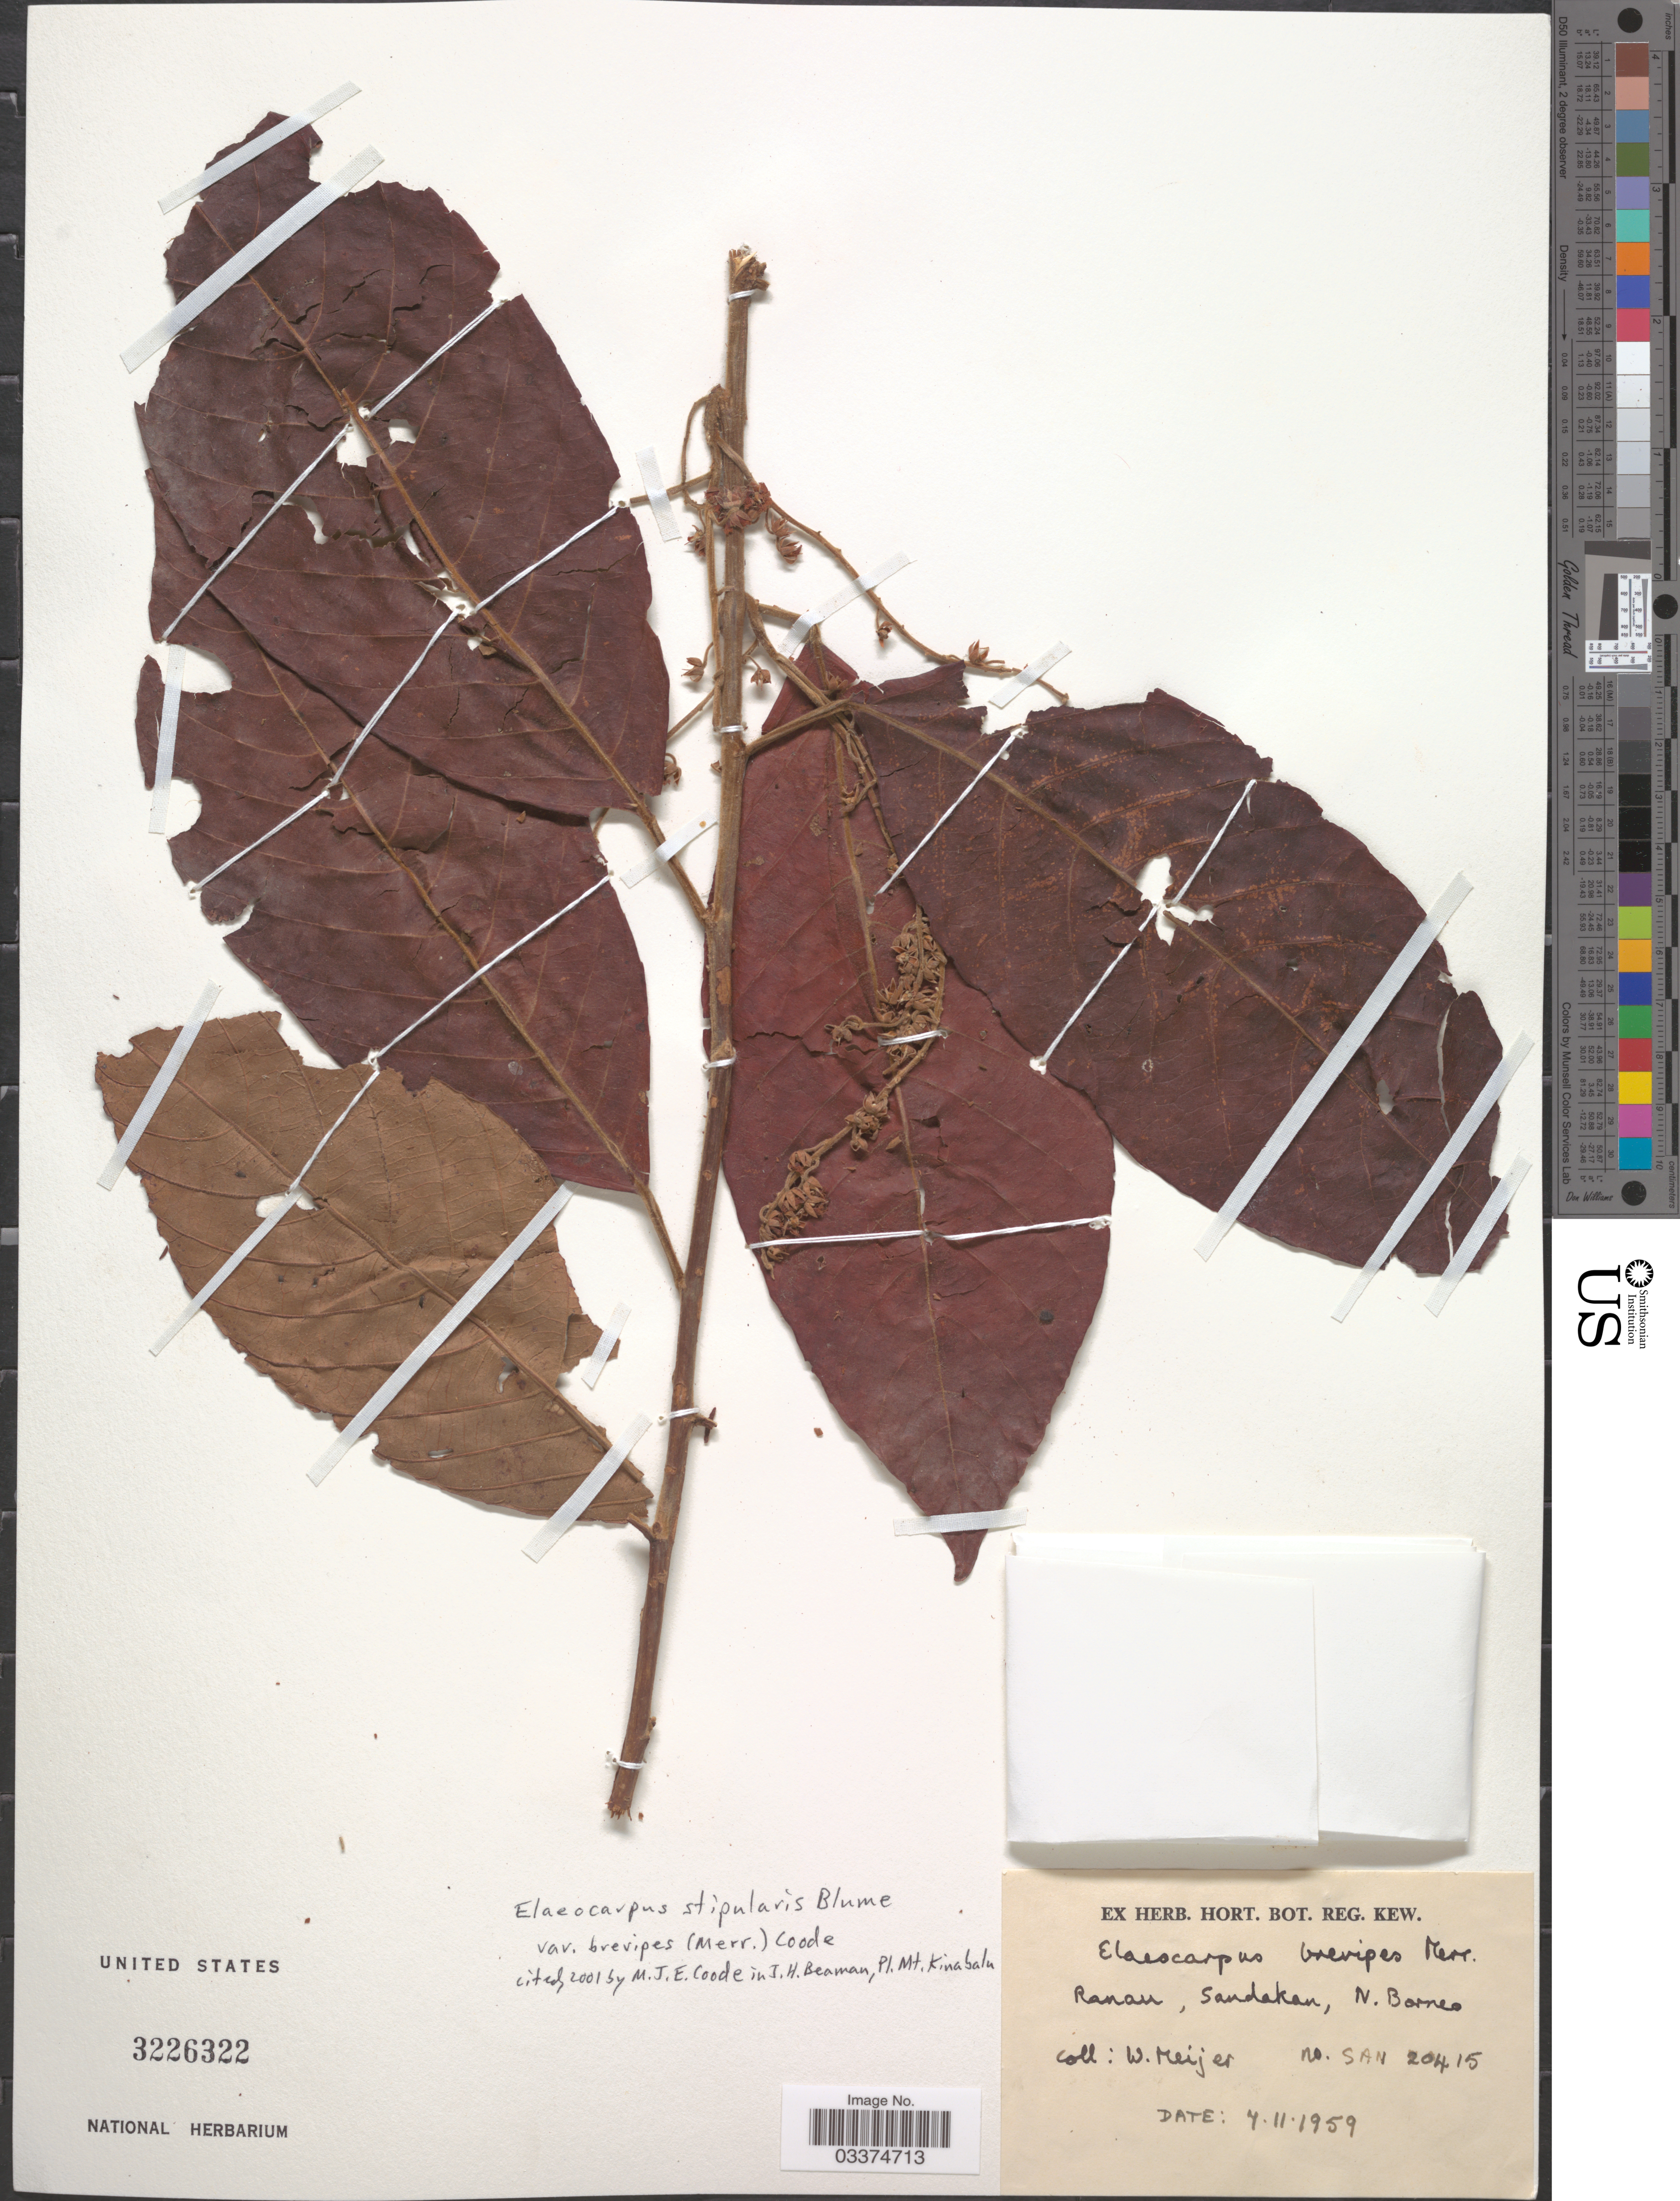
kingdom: Plantae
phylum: Tracheophyta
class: Magnoliopsida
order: Oxalidales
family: Elaeocarpaceae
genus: Elaeocarpus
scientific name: Elaeocarpus stipularis var. brevipes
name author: Blume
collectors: W. Meijer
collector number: SAN 20415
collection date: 1959-11-04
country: Malaysia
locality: Ranau, Sandakan, N. Borneo.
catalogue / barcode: US 3226322